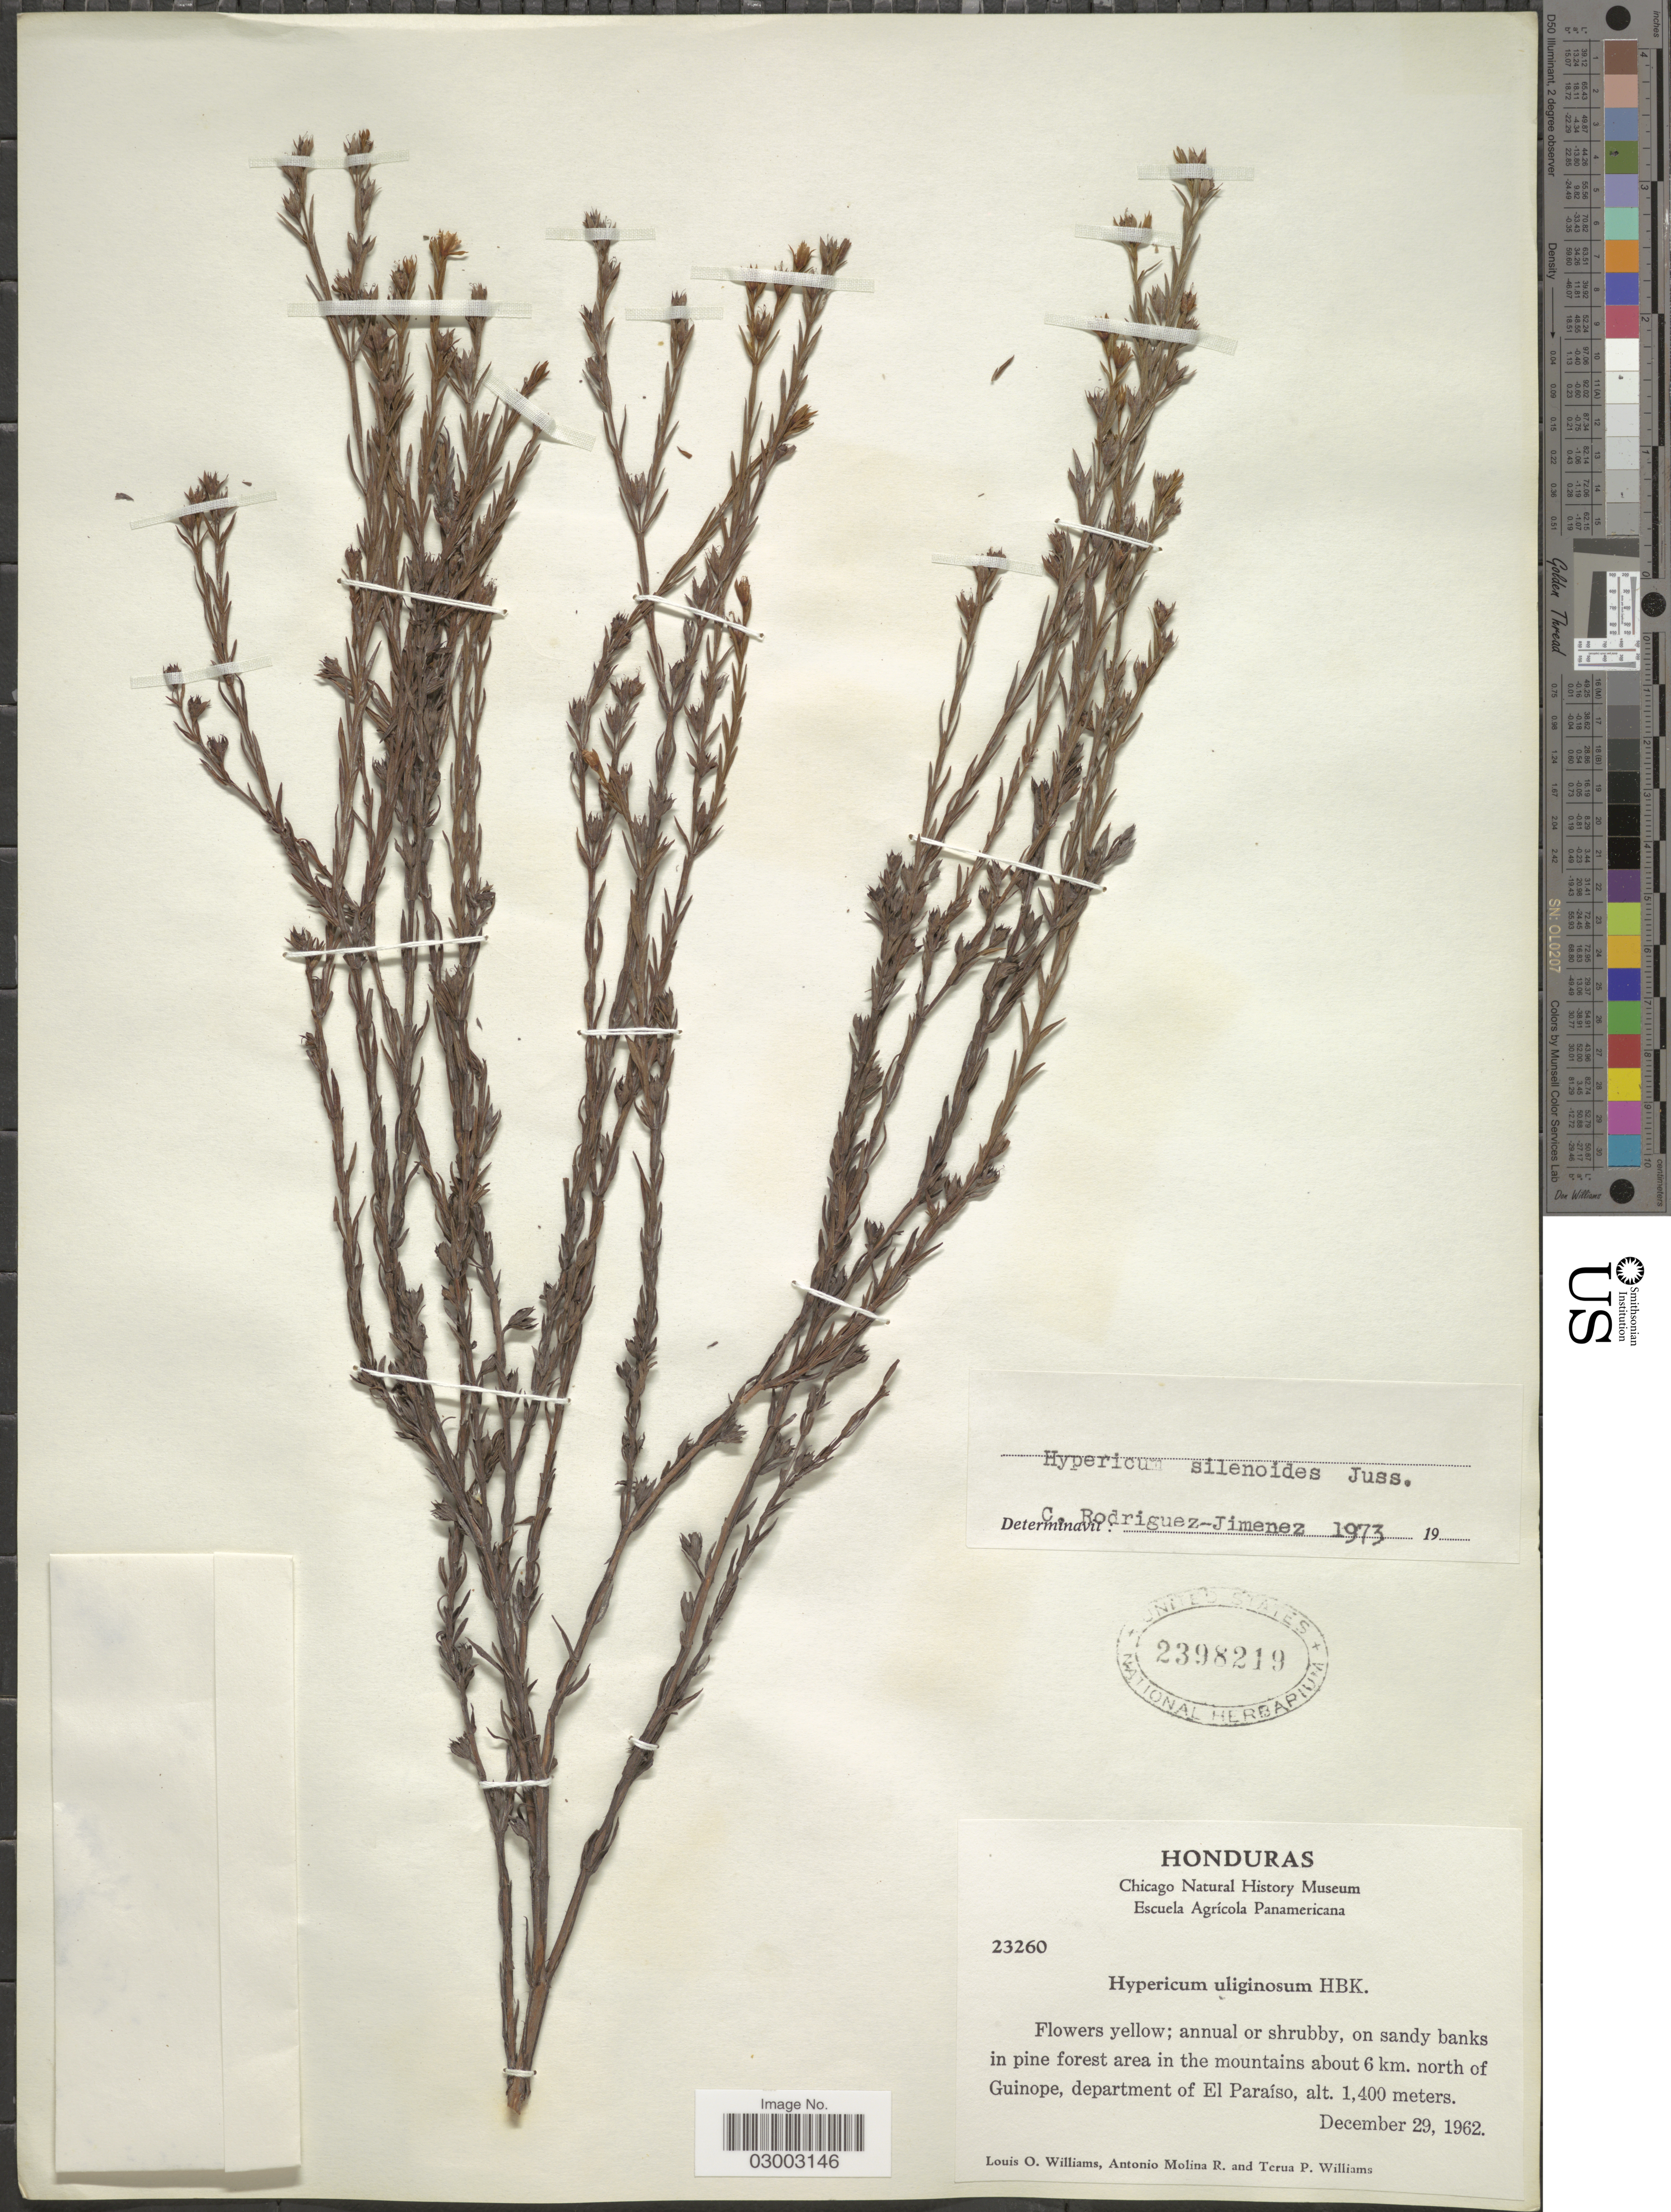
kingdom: Plantae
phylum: Tracheophyta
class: Magnoliopsida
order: Malpighiales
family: Hypericaceae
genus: Hypericum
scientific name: Hypericum gnidioides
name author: Seem.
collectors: L. O. Williams, A. Molina R. & T. Williams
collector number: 23260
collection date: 1962-12-29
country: Honduras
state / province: El Paraíso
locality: On sandy banks in pine forest area in the mountains about 6 km. north of Guinope, department of El Paraíso.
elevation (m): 1400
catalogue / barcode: US 2398219